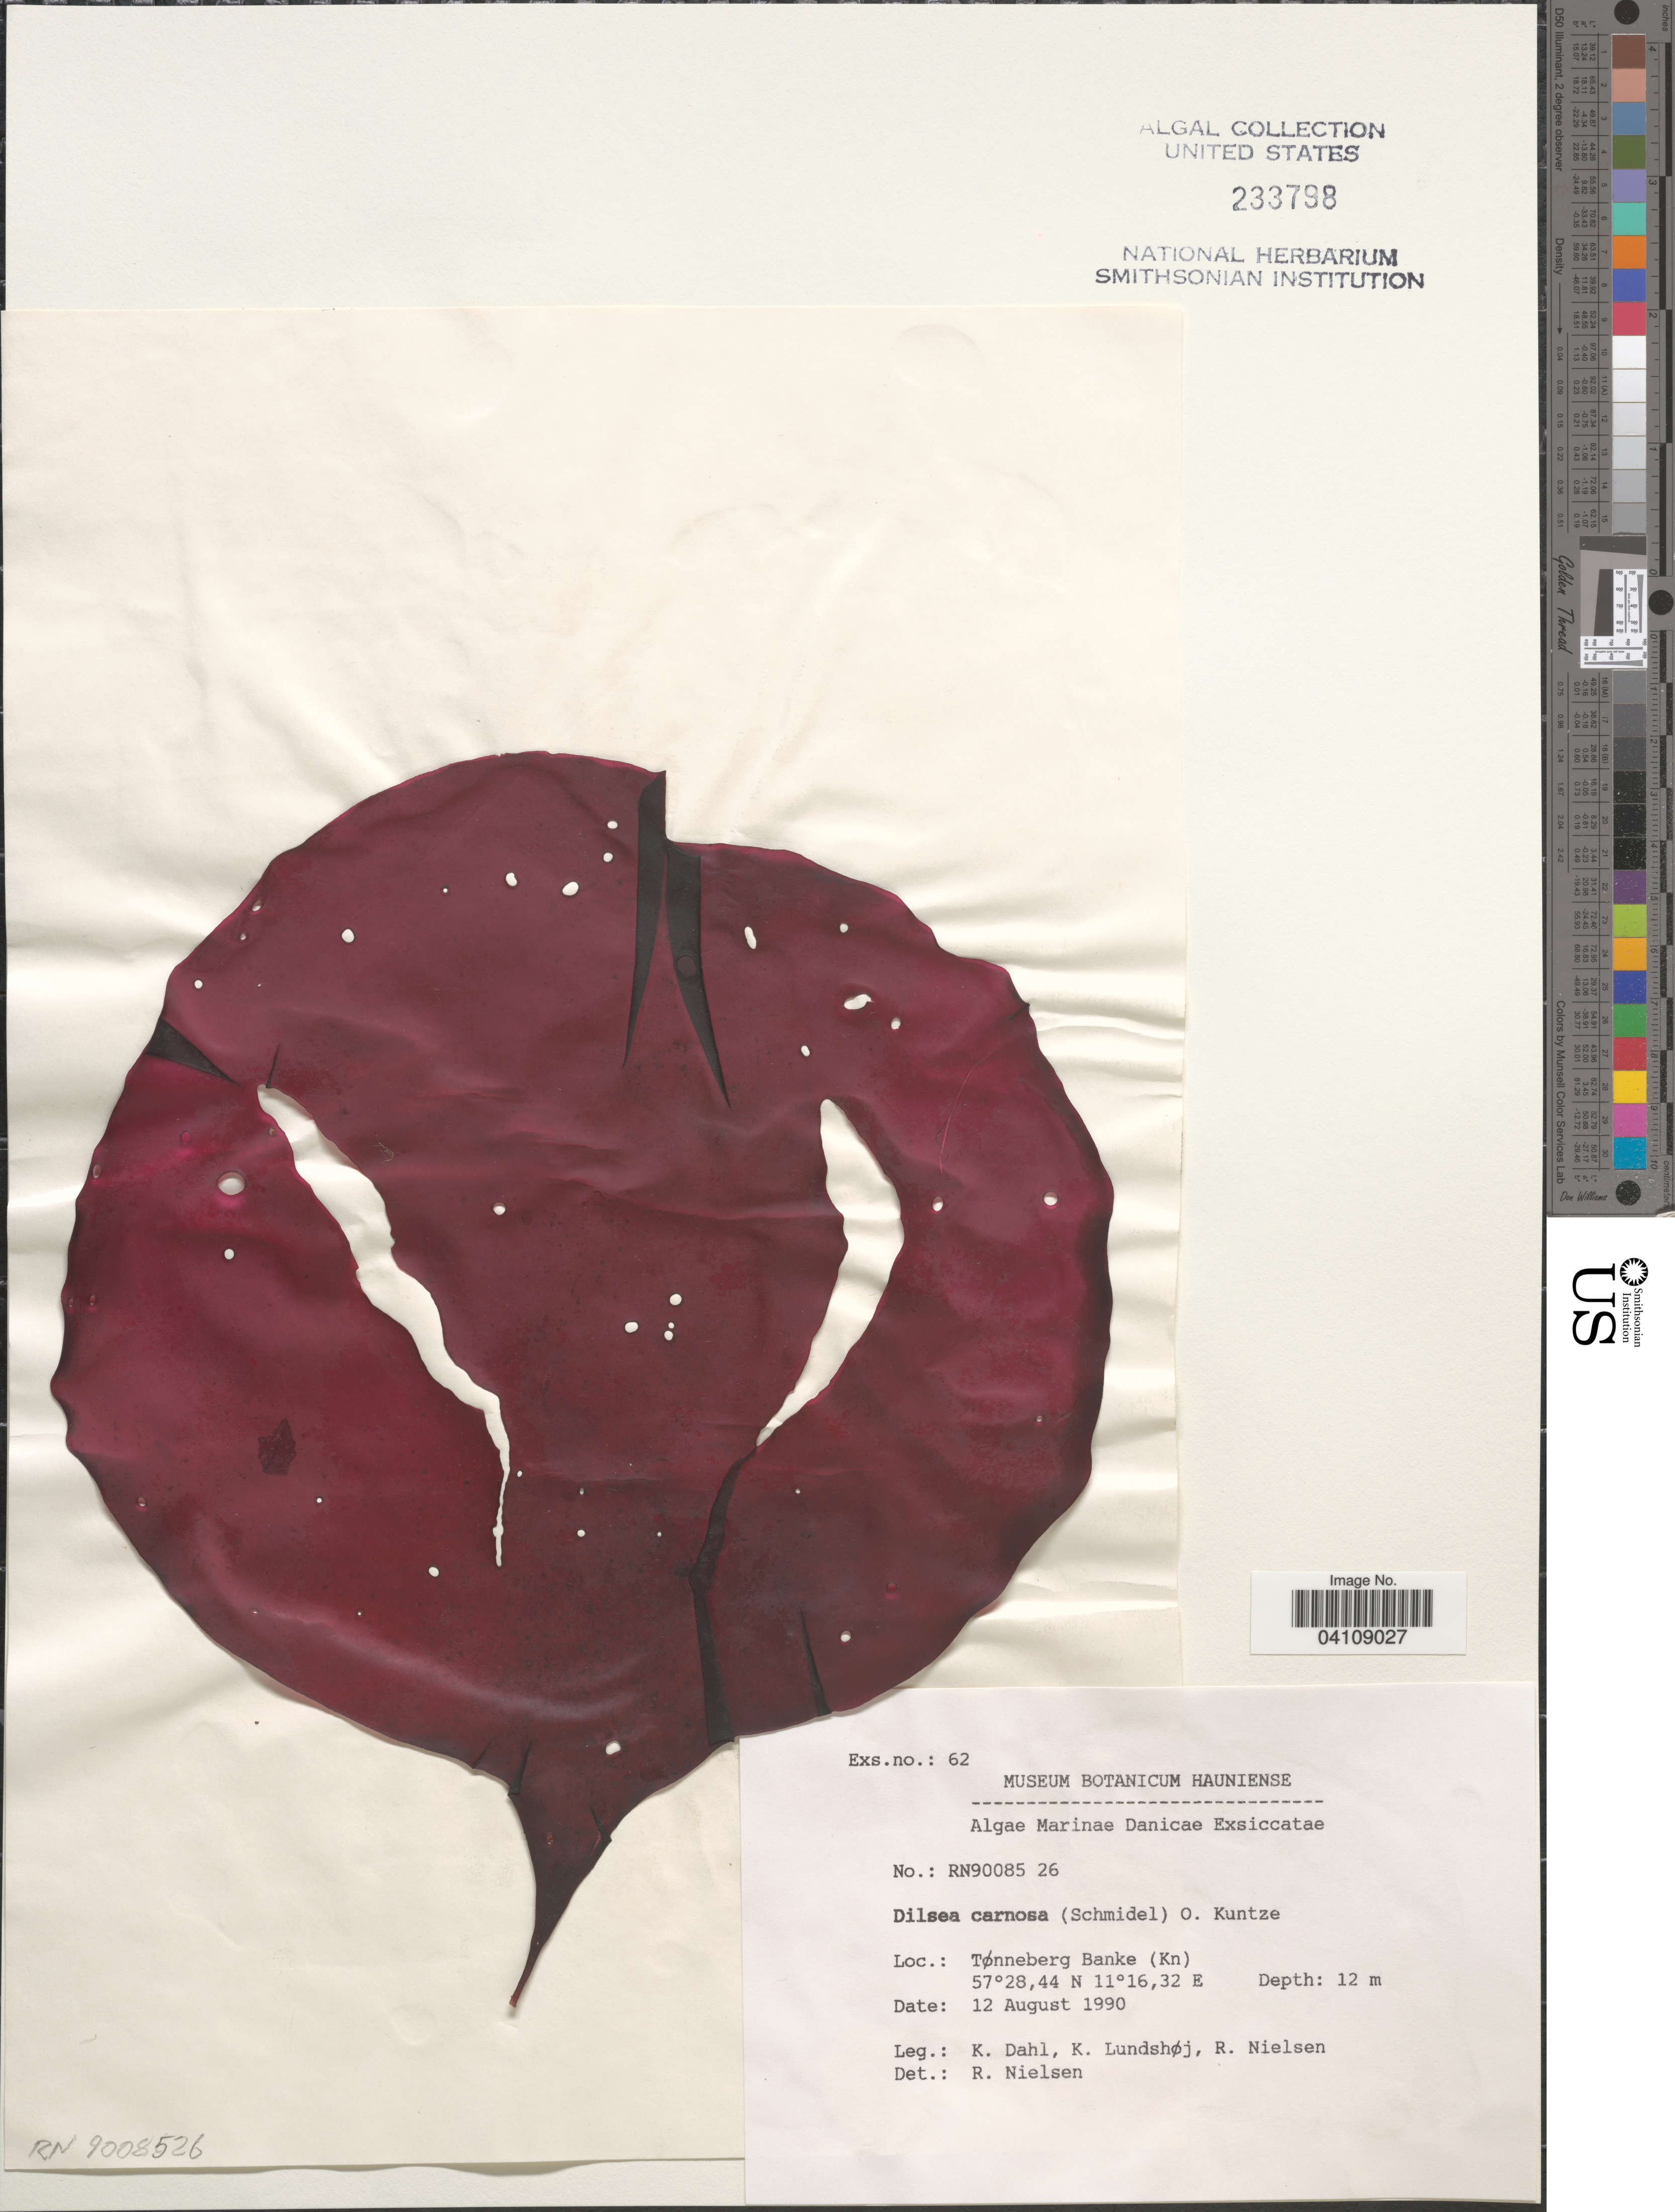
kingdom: Plantae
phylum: Rhodophyta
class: Florideophyceae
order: Gigartinales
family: Dumontiaceae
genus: Dilsea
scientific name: Dilsea carnosa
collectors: K. Dahl, K. Lundshøj & R. Nielsen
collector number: RN90085 26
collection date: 1990-08-12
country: Denmark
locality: Danicae. Tønneberg Banke (Kn).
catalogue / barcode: US 233798